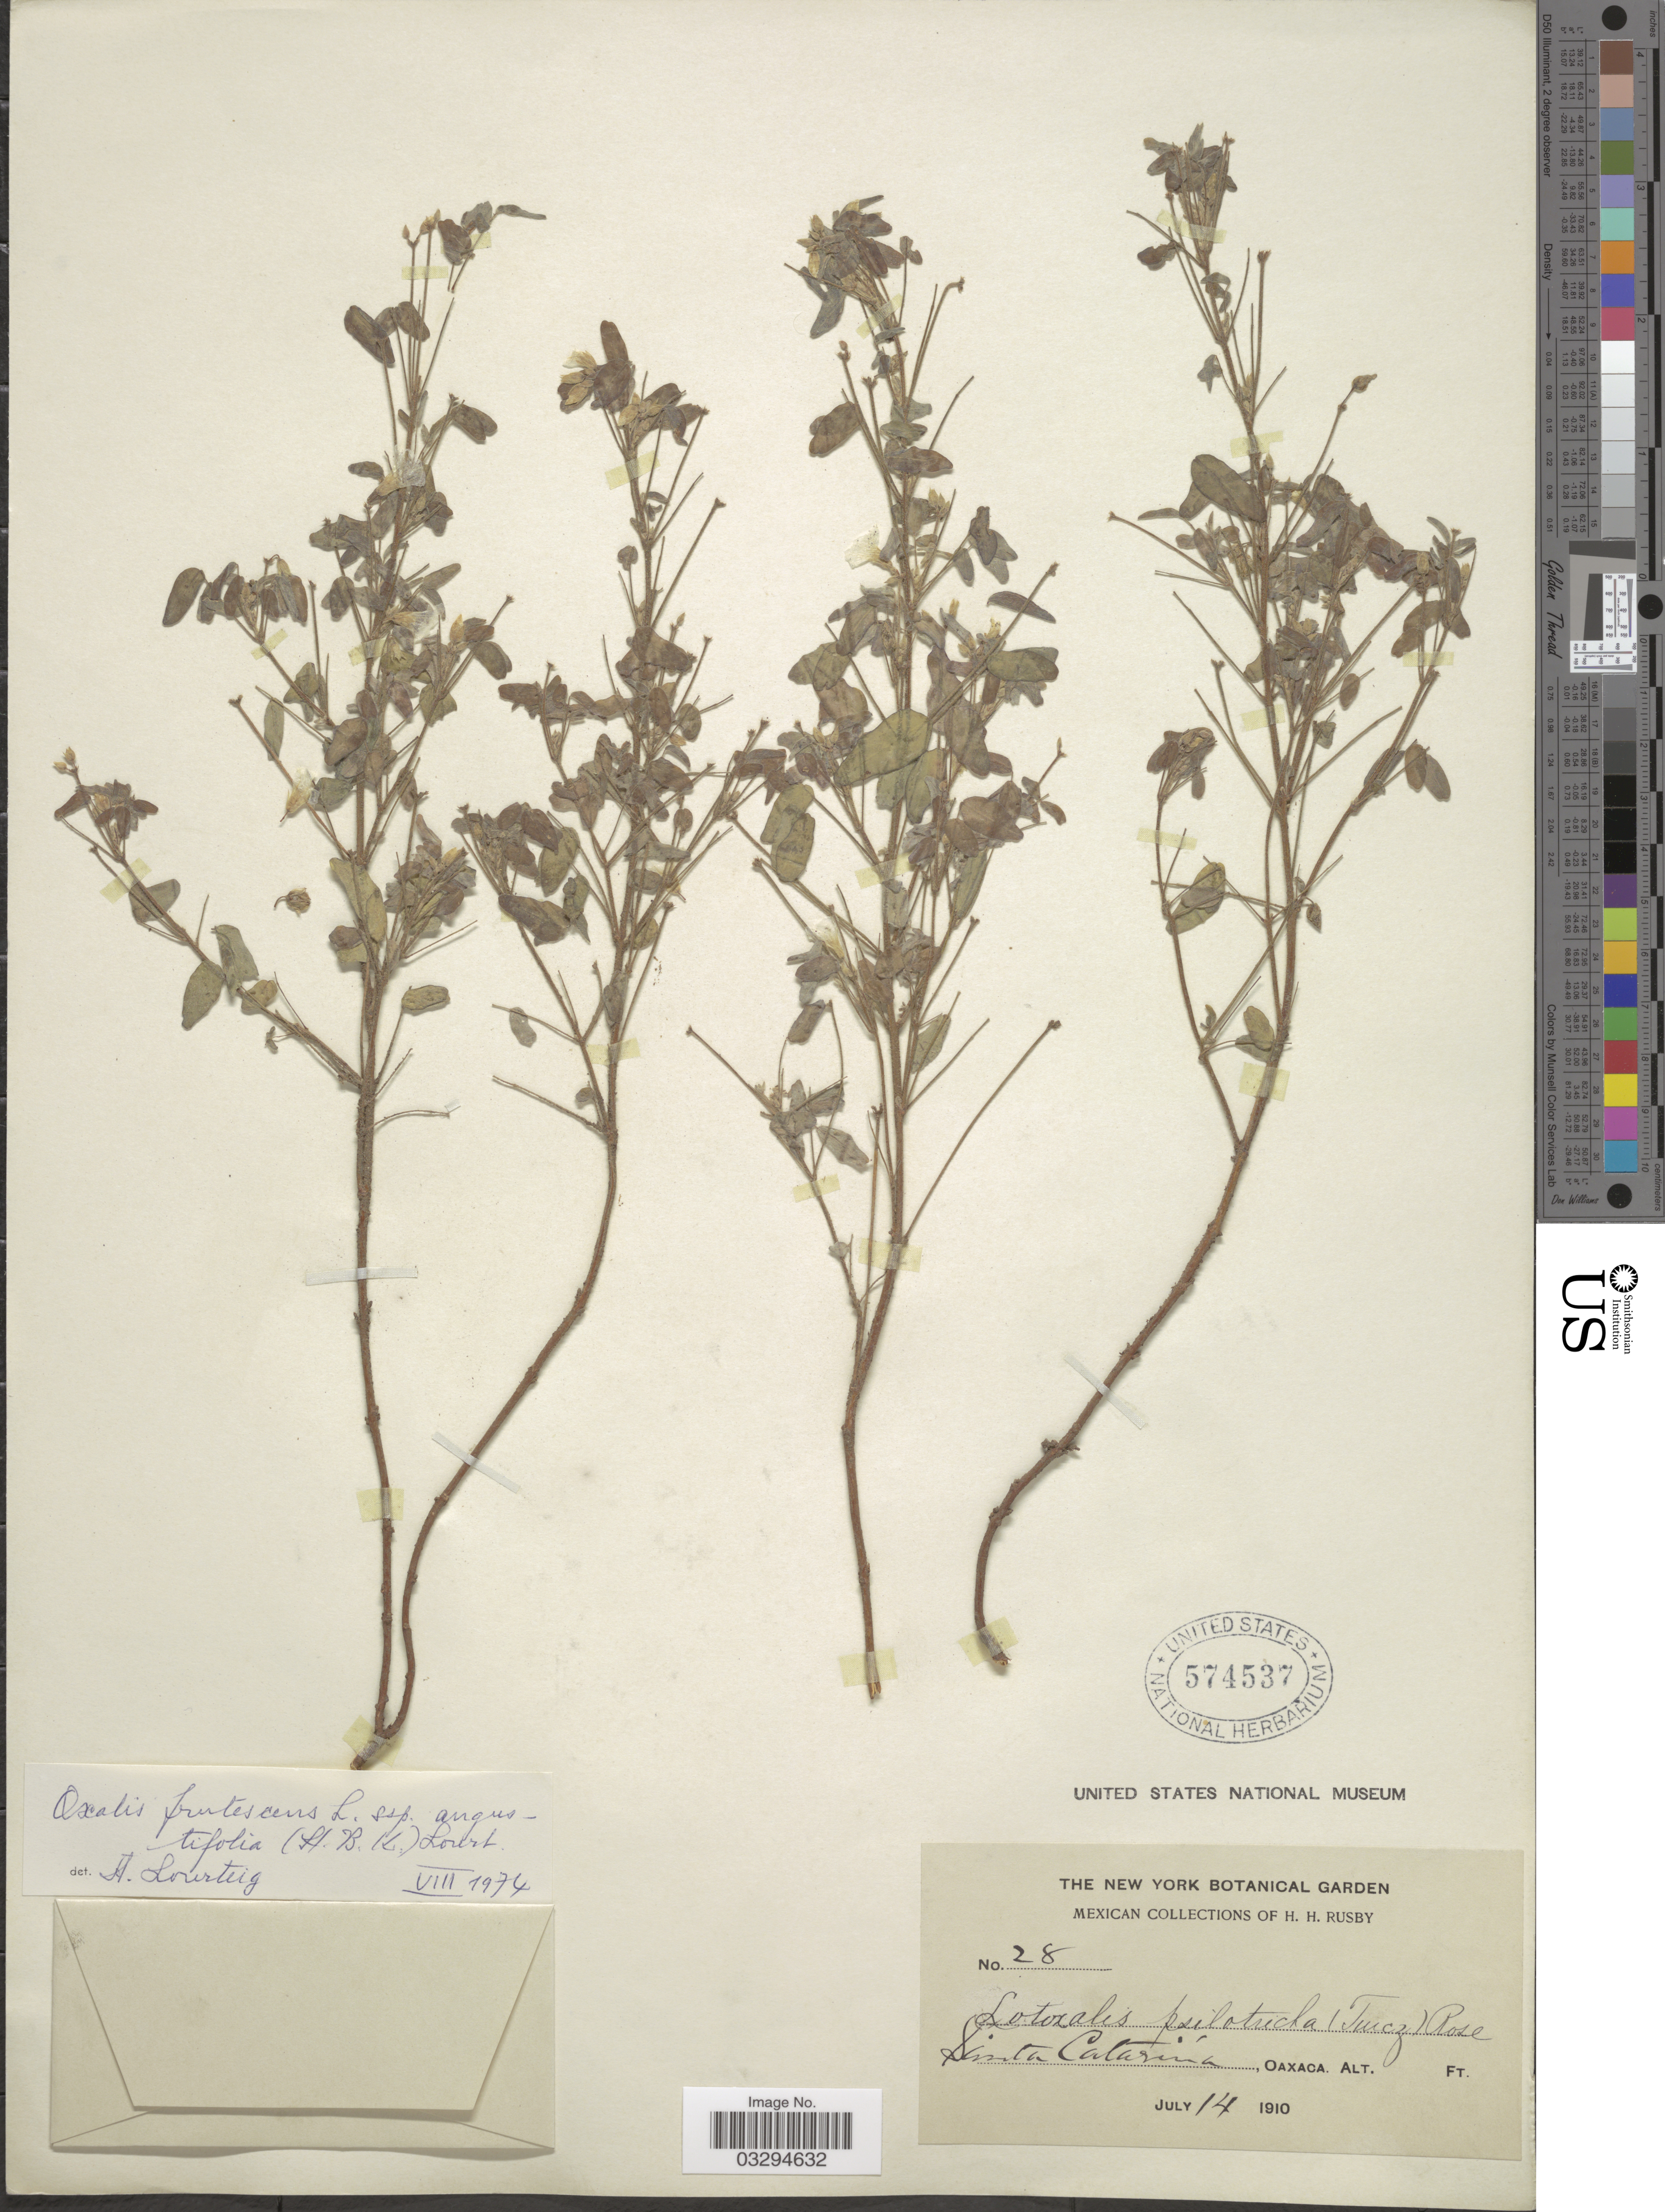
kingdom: Plantae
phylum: Tracheophyta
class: Magnoliopsida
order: Oxalidales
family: Oxalidaceae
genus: Oxalis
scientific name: Oxalis frutescens subsp. angustifolia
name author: (Kunth) Lourteig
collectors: H. H. Rusby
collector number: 28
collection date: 1910-07-14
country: Mexico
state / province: Oaxaca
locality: Santa Catarina.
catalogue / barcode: US 574537